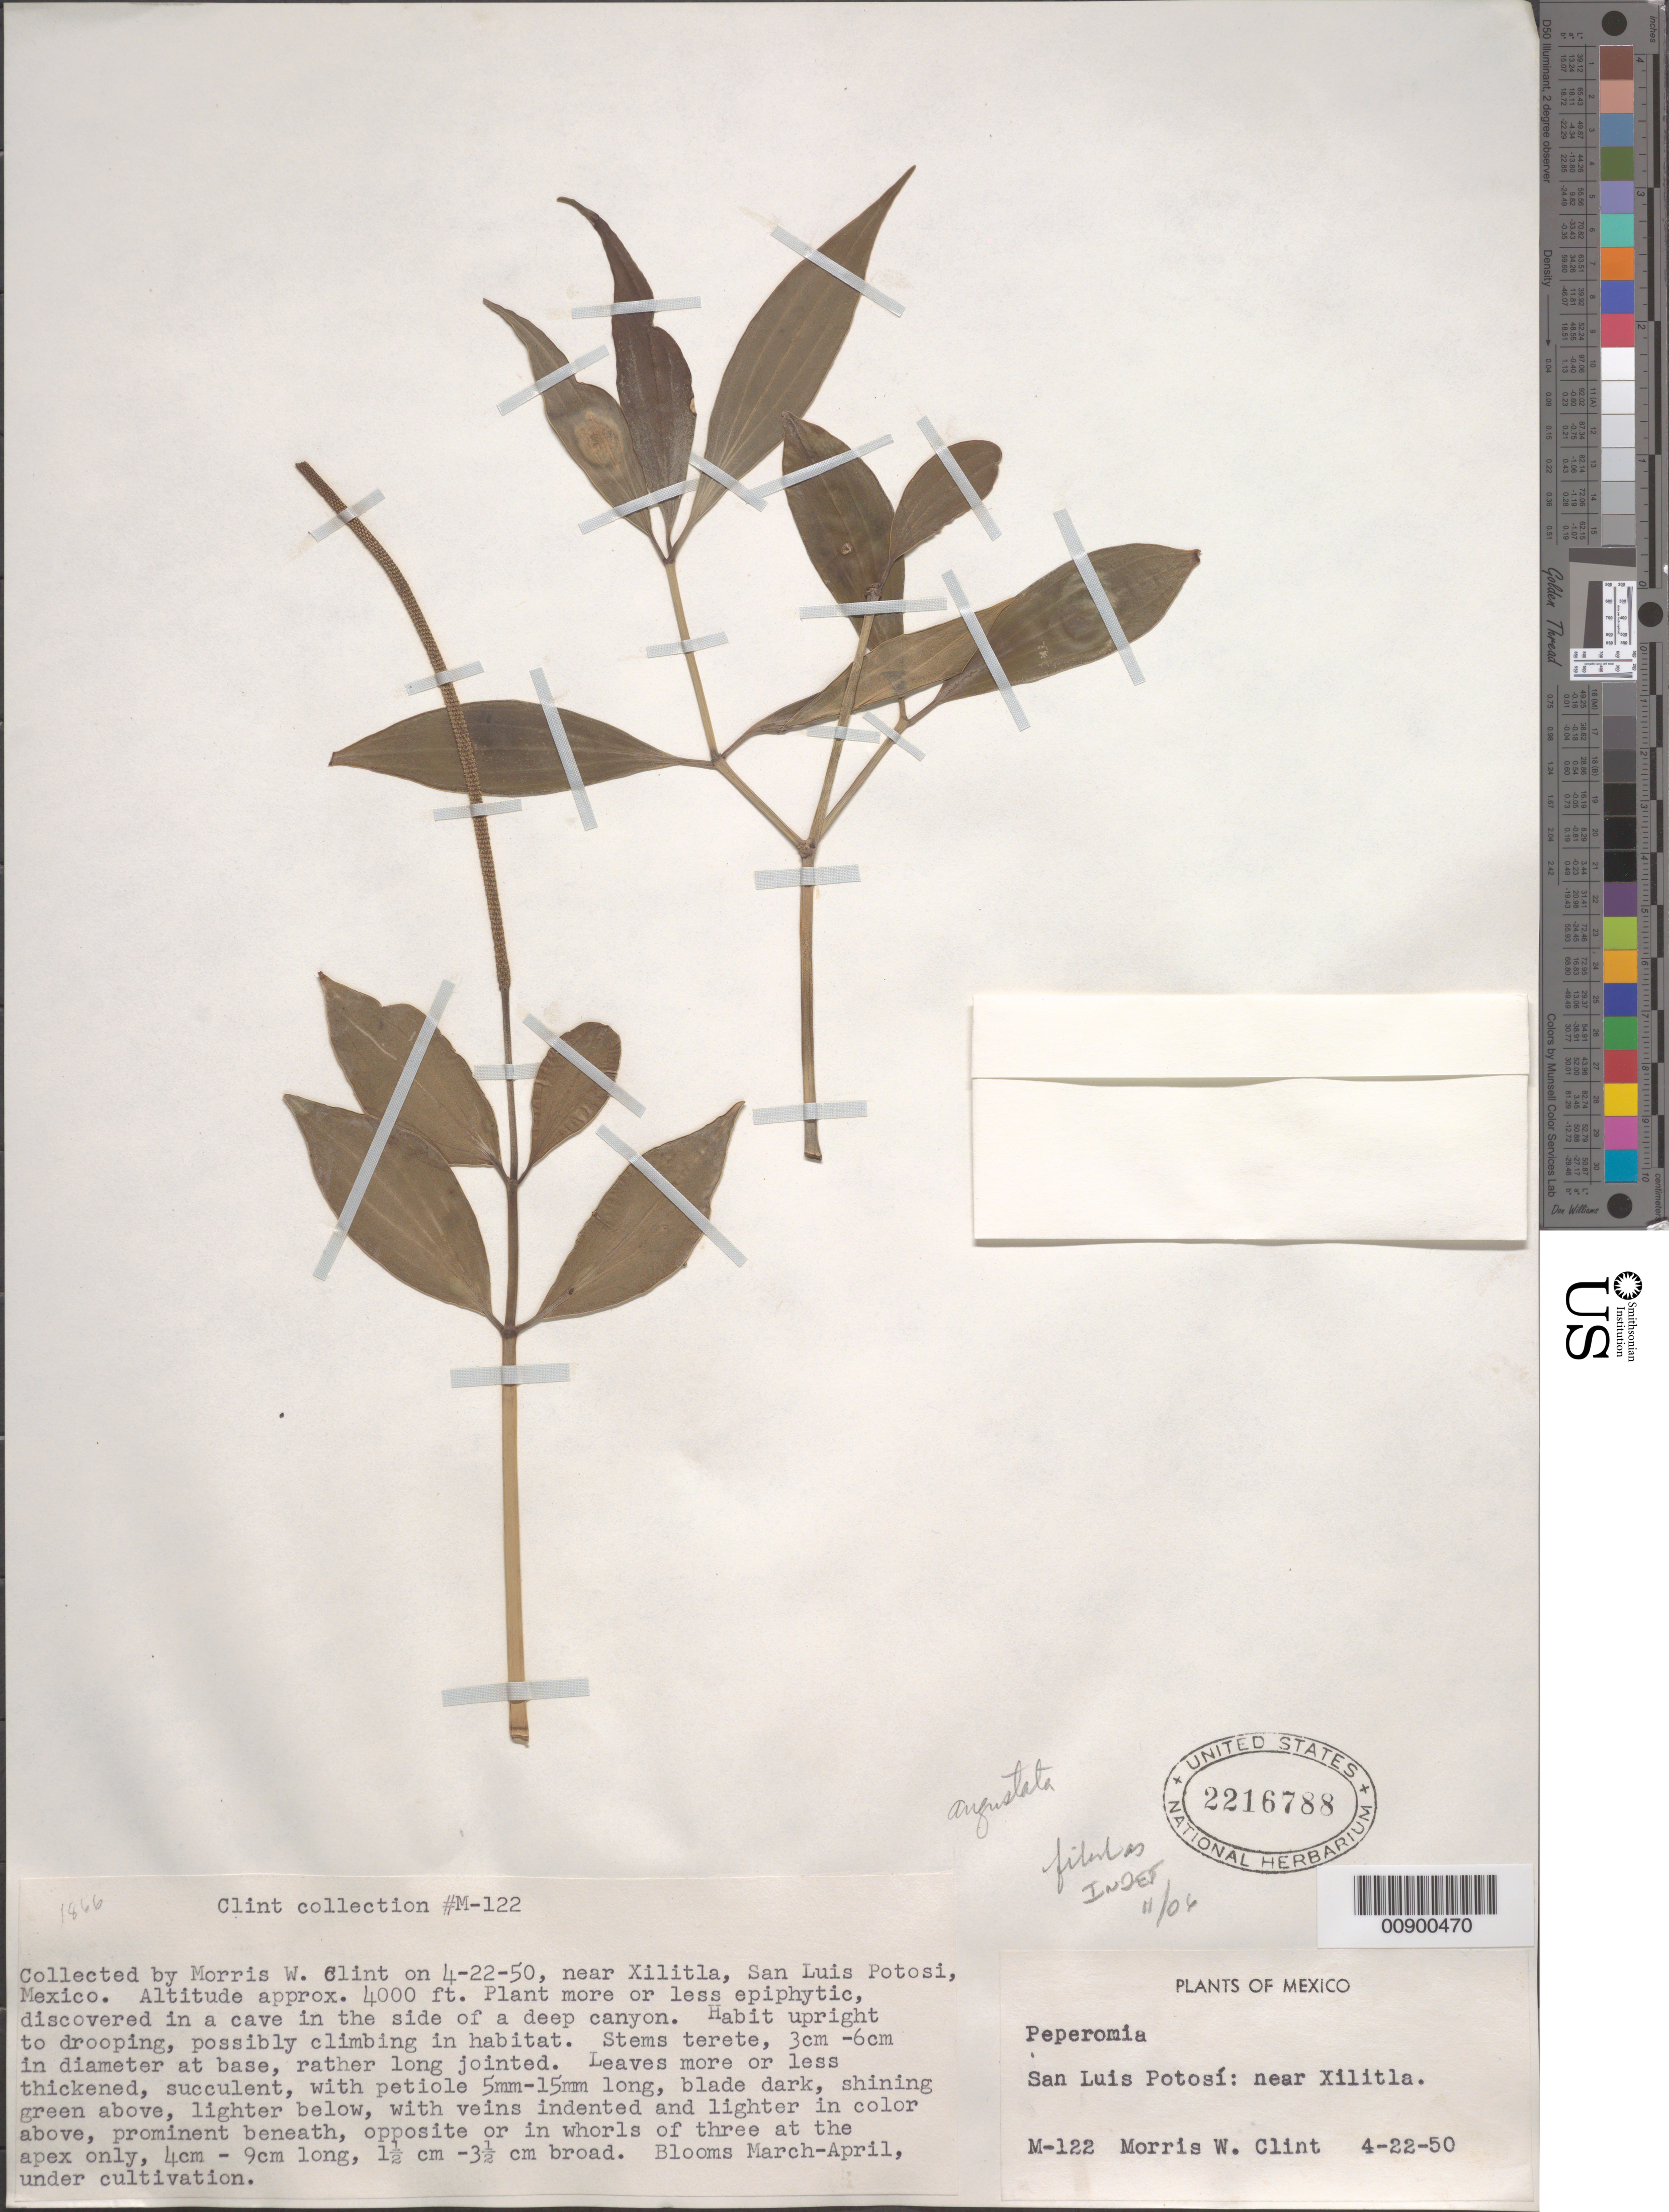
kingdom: Plantae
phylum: Tracheophyta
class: Magnoliopsida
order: Piperales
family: Piperaceae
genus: Peperomia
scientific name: Peperomia rhexiifolia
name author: C. DC.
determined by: Jiménez, José Estaban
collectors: M. Clint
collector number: M-122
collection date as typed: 22 Apr 1950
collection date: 1950-04-22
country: Mexico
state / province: San Luis Potosí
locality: San Luis Potosí: near Xilitla.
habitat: In a cave in the side of a deep canyon.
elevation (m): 1219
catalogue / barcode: US 2216788